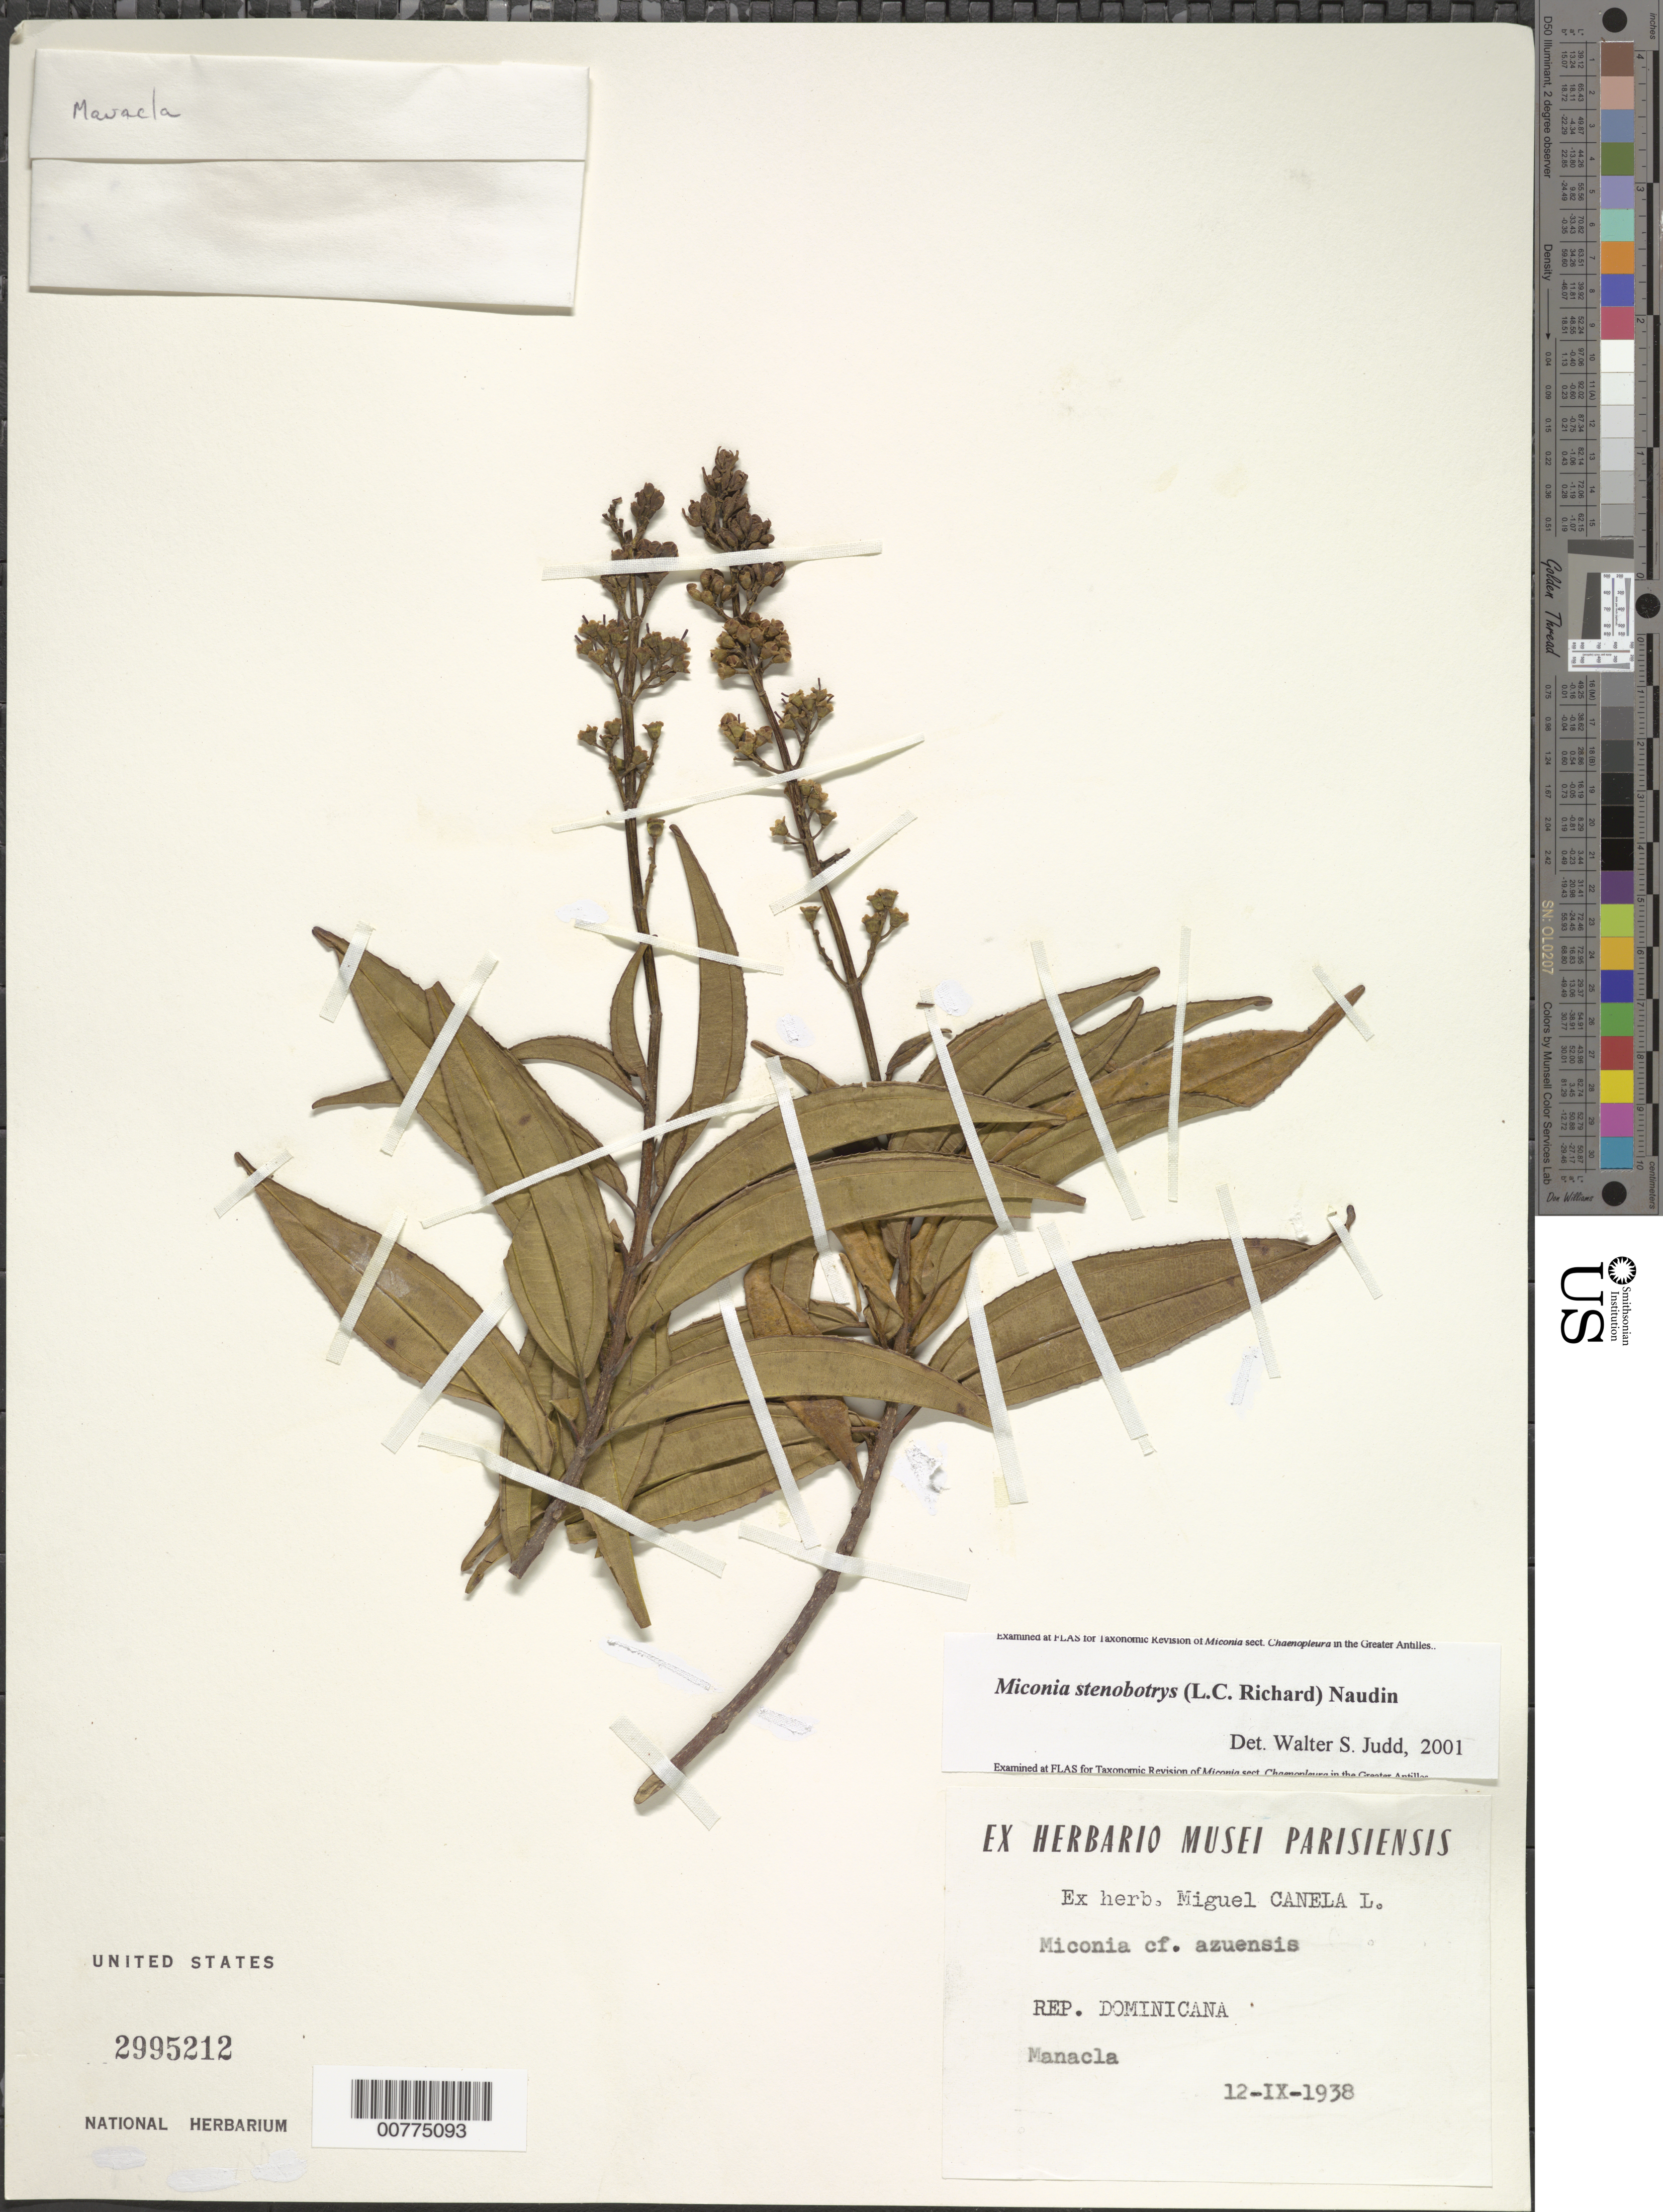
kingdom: Plantae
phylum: Tracheophyta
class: Magnoliopsida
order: Myrtales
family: Melastomataceae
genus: Miconia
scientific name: Miconia stenobotrys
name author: (Rich.) Naudin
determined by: Judd, Walter S.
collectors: M. Canela Lazaro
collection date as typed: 12 Nov 1938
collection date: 1938-11-12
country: Dominican Republic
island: Hispaniola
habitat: Manacla.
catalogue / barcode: US 2995212